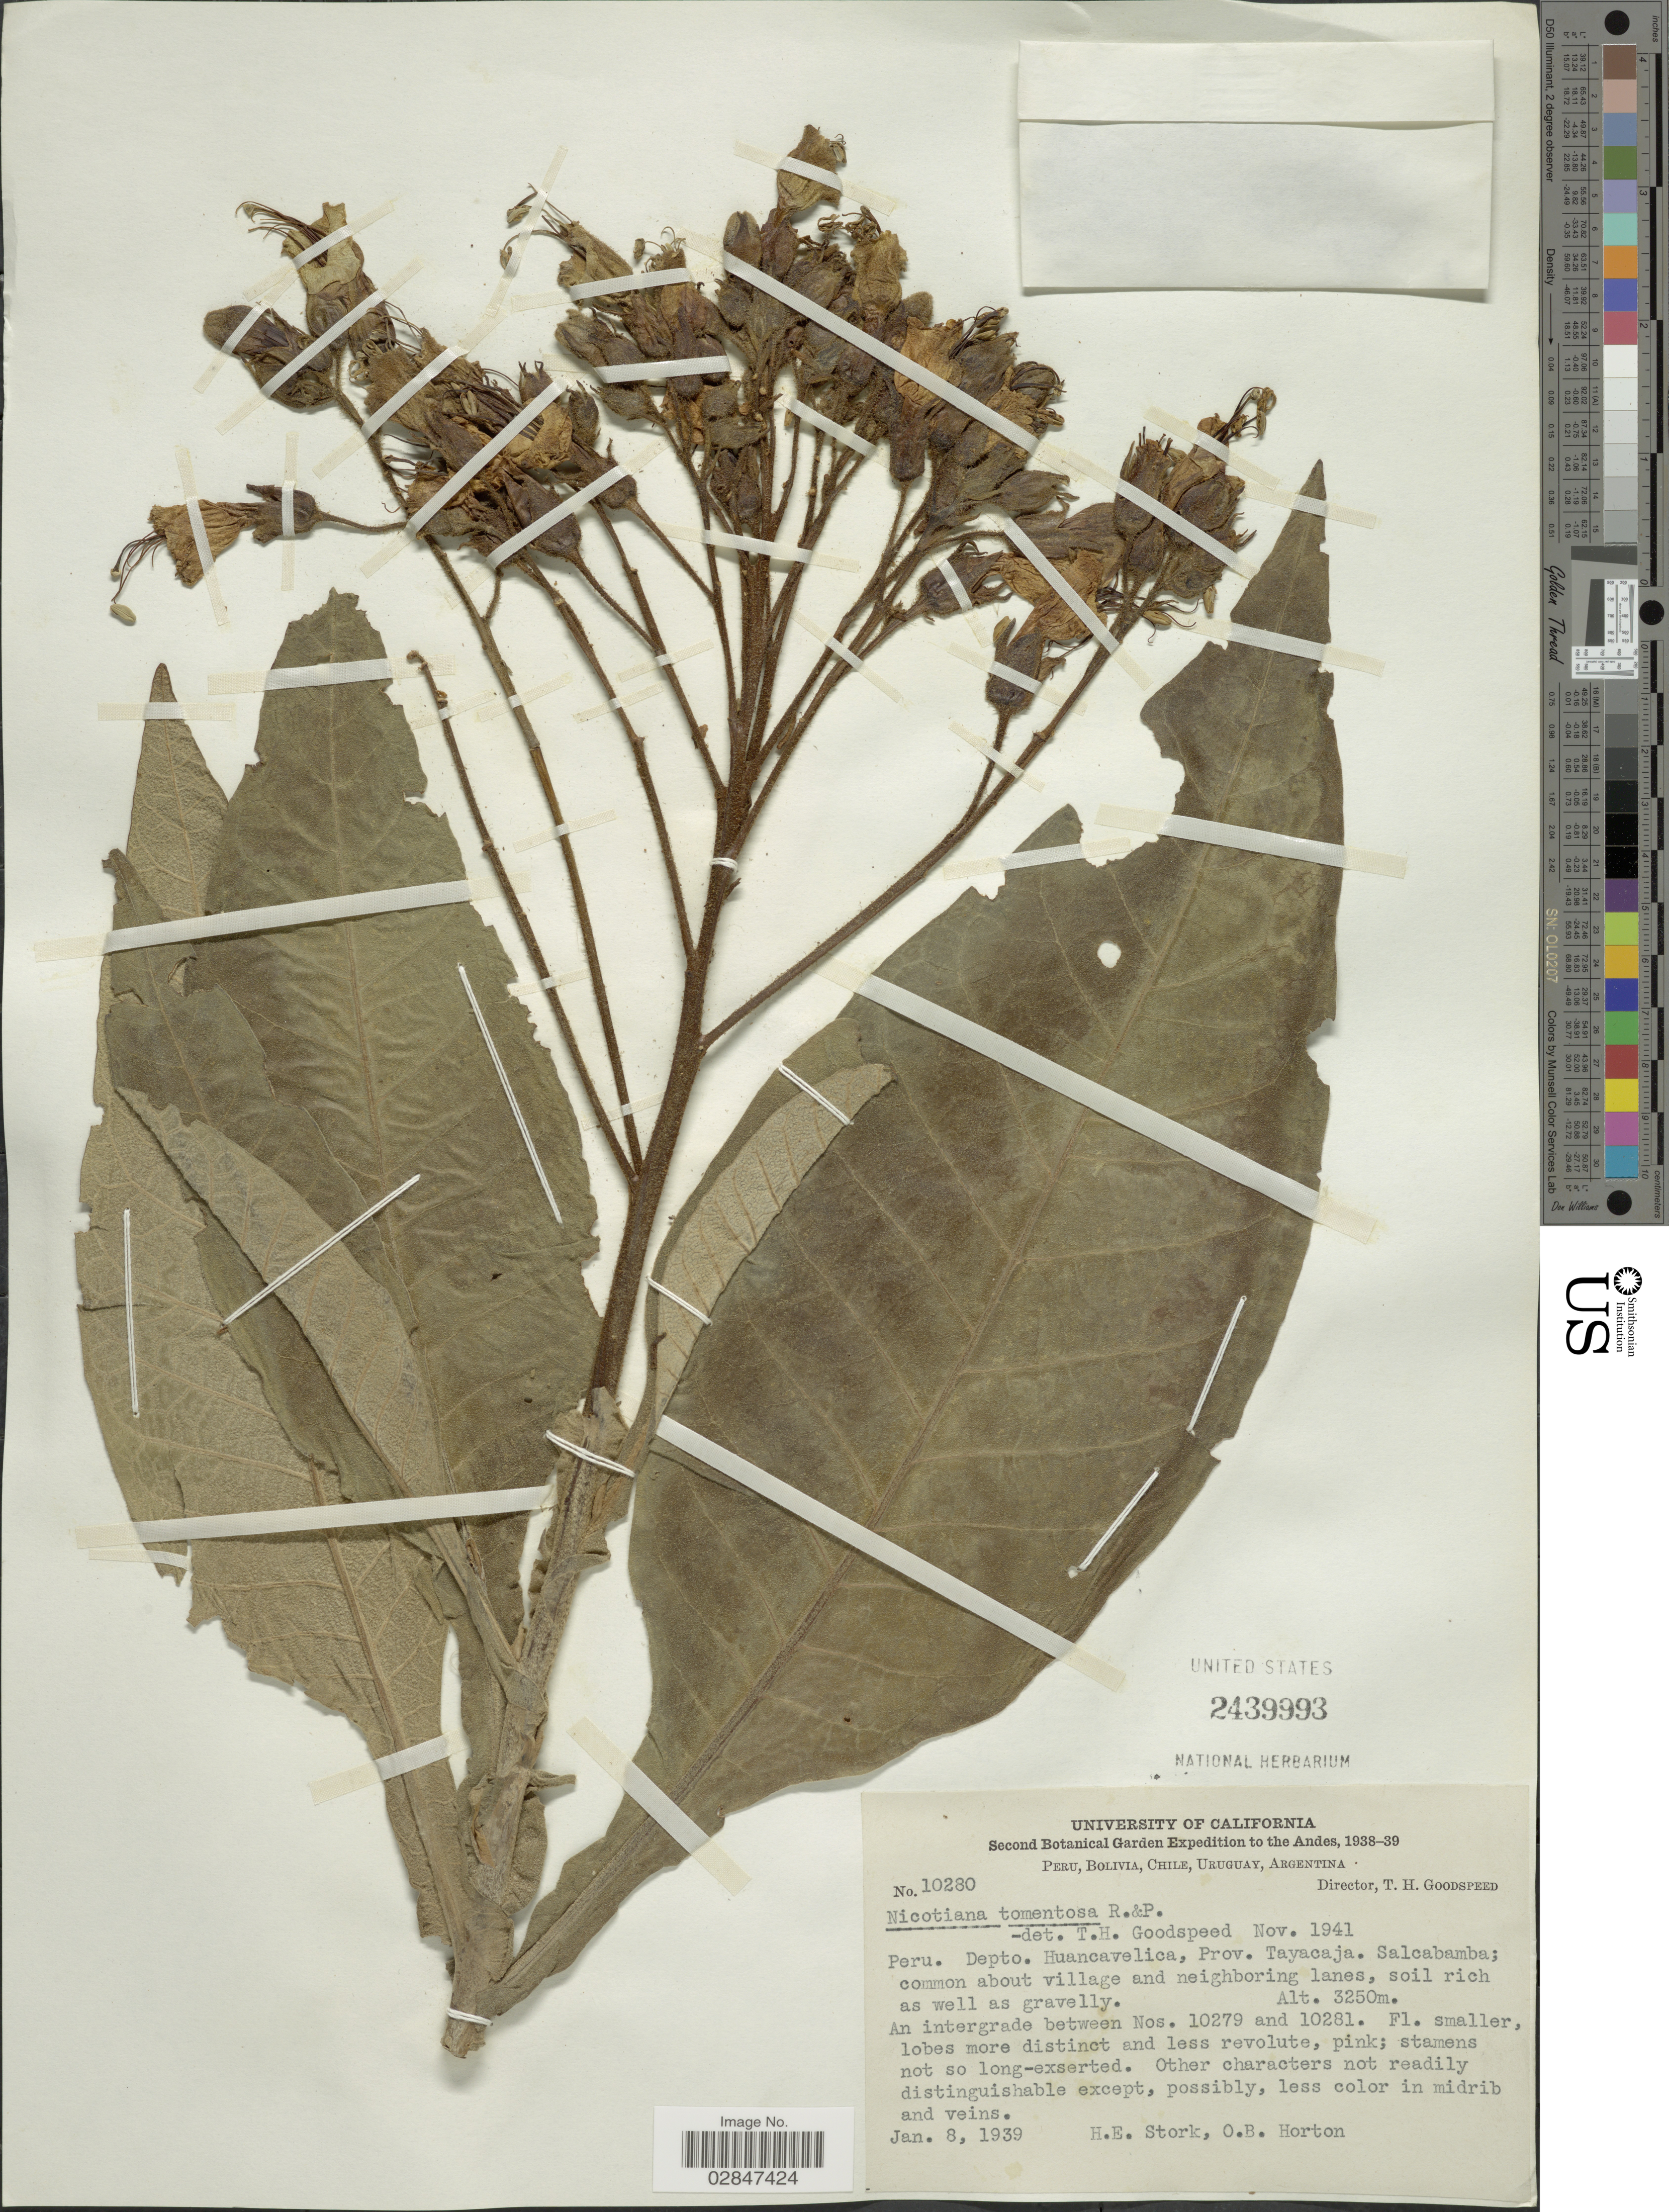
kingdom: Plantae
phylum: Tracheophyta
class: Magnoliopsida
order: Solanales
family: Solanaceae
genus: Nicotiana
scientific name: Nicotiana tomentosa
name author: Ruiz & Pav.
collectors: H. E. Stork & O. B. Horton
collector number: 10280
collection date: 1939-01-08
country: Peru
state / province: Huancavelica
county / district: Tayacaja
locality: The Andes, Depto. Huancavelica, Prov. Tayacaja, Salcabamba, common about village and neighboring lanes.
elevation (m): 3250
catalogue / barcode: US 2439993